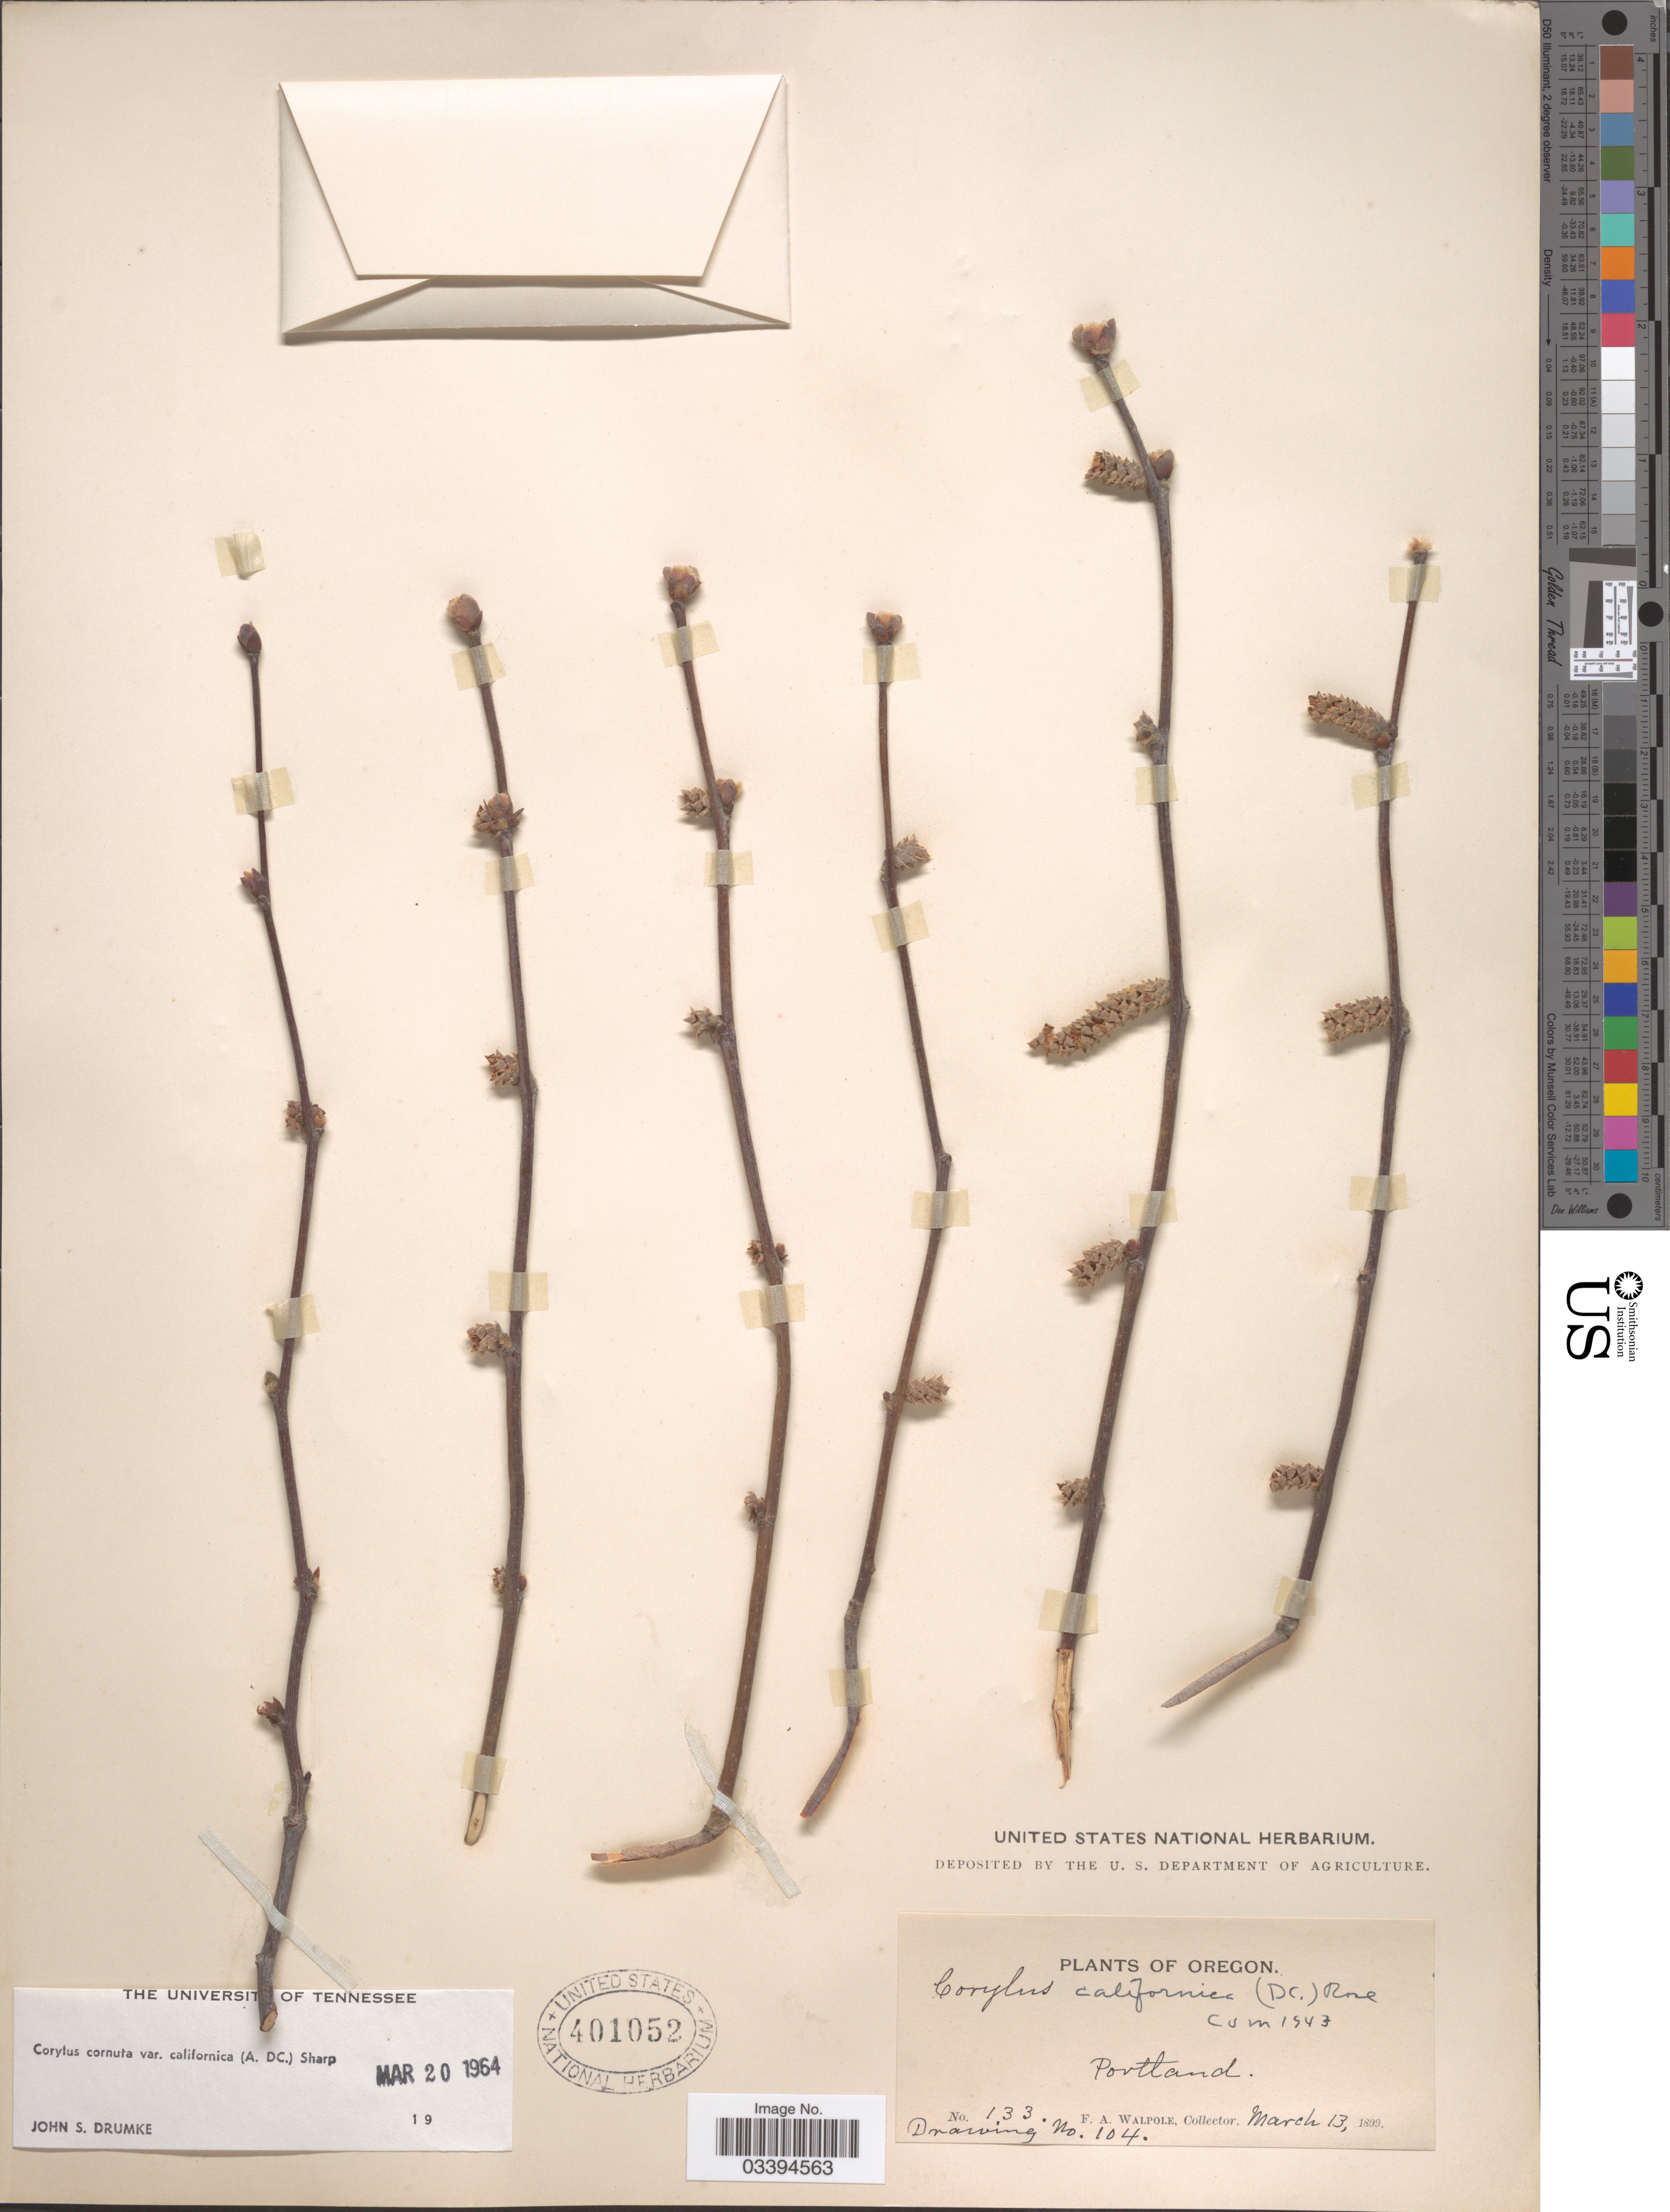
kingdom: Plantae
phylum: Tracheophyta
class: Magnoliopsida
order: Fagales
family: Betulaceae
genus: Corylus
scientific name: Corylus californica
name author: (A. DC.) Rose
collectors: F. Walpole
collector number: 133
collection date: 1899-03-13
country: United States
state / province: Oregon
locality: Portland.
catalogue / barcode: US 401052